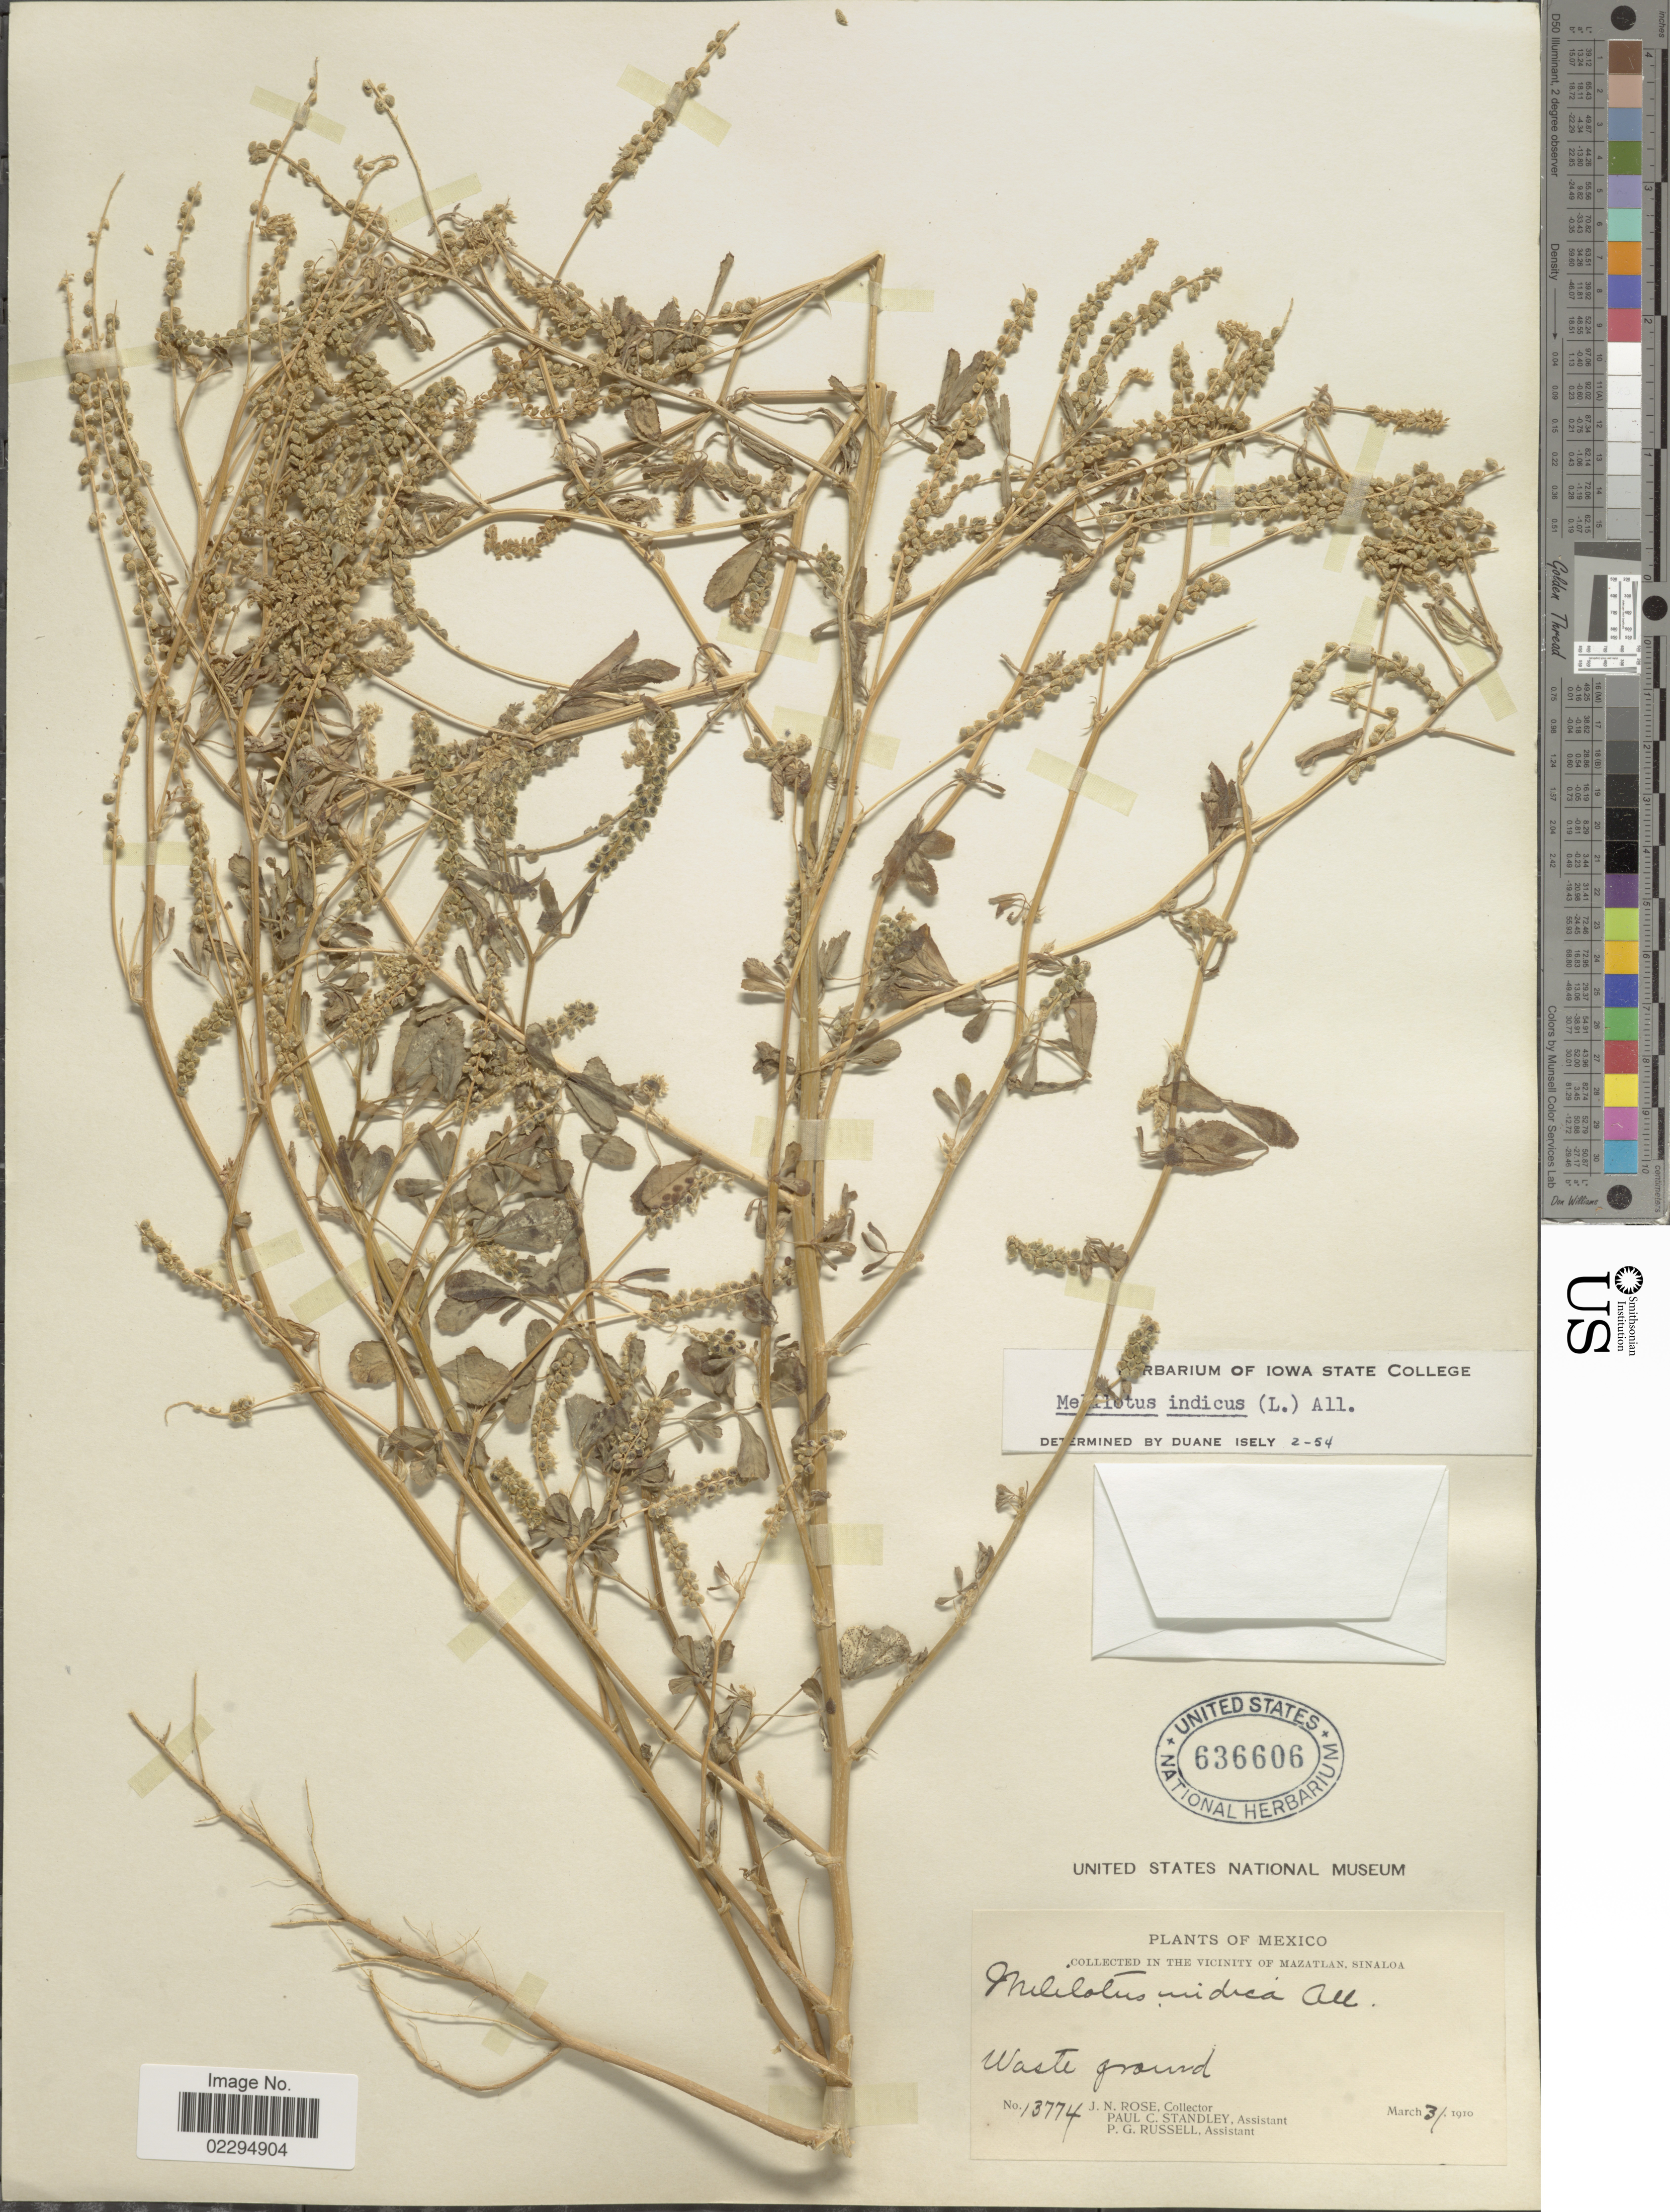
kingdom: Plantae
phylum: Tracheophyta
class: Magnoliopsida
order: Fabales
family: Fabaceae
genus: Melilotus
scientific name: Melilotus indicus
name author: (L.) All.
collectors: J. N. Rose, P. C. Standley & P. G. Russell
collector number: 13774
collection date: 1910-03-31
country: Mexico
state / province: Sonora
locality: In the vicinity of Mazatlan, Waste ground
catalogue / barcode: US 636606